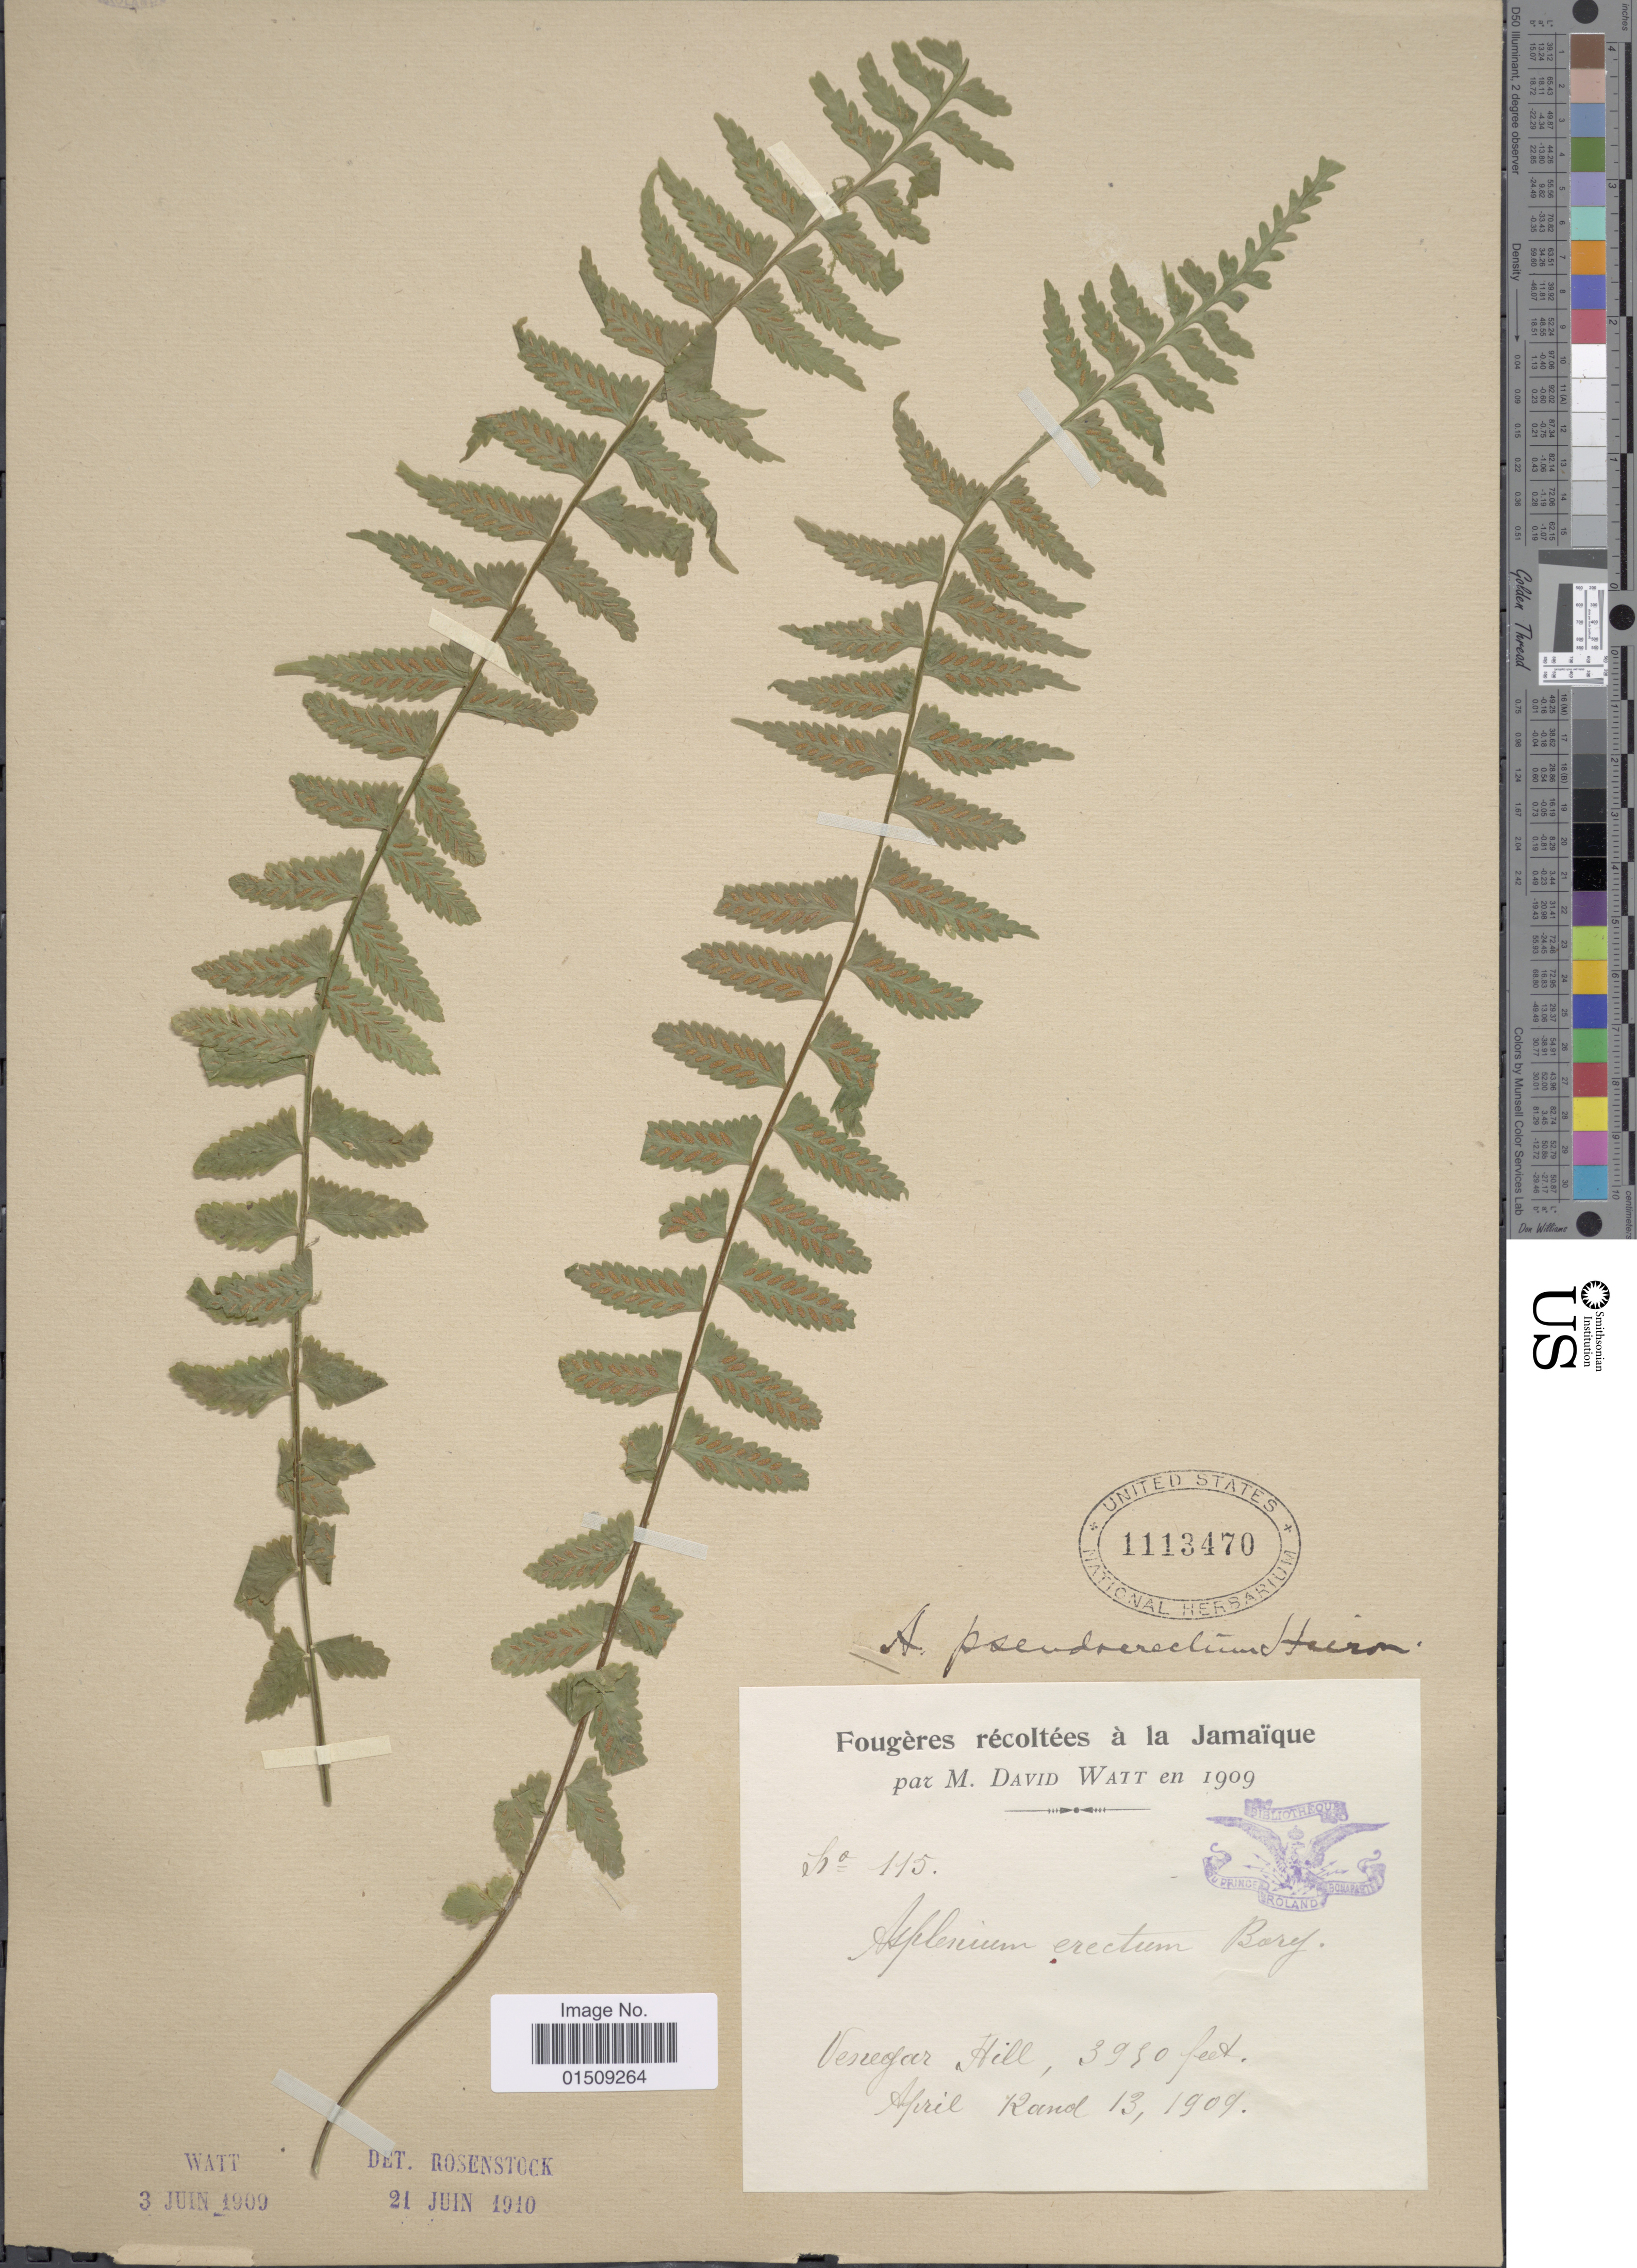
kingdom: Plantae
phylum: Tracheophyta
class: Polypodiopsida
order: Polypodiales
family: Aspleniaceae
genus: Asplenium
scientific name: Asplenium pteropus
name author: Kaulf.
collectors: M. Watt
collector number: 115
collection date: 1909-04-12/1909-04-13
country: Jamaica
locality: Jamaique, Venegar Hill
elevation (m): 1213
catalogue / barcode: US 1113470